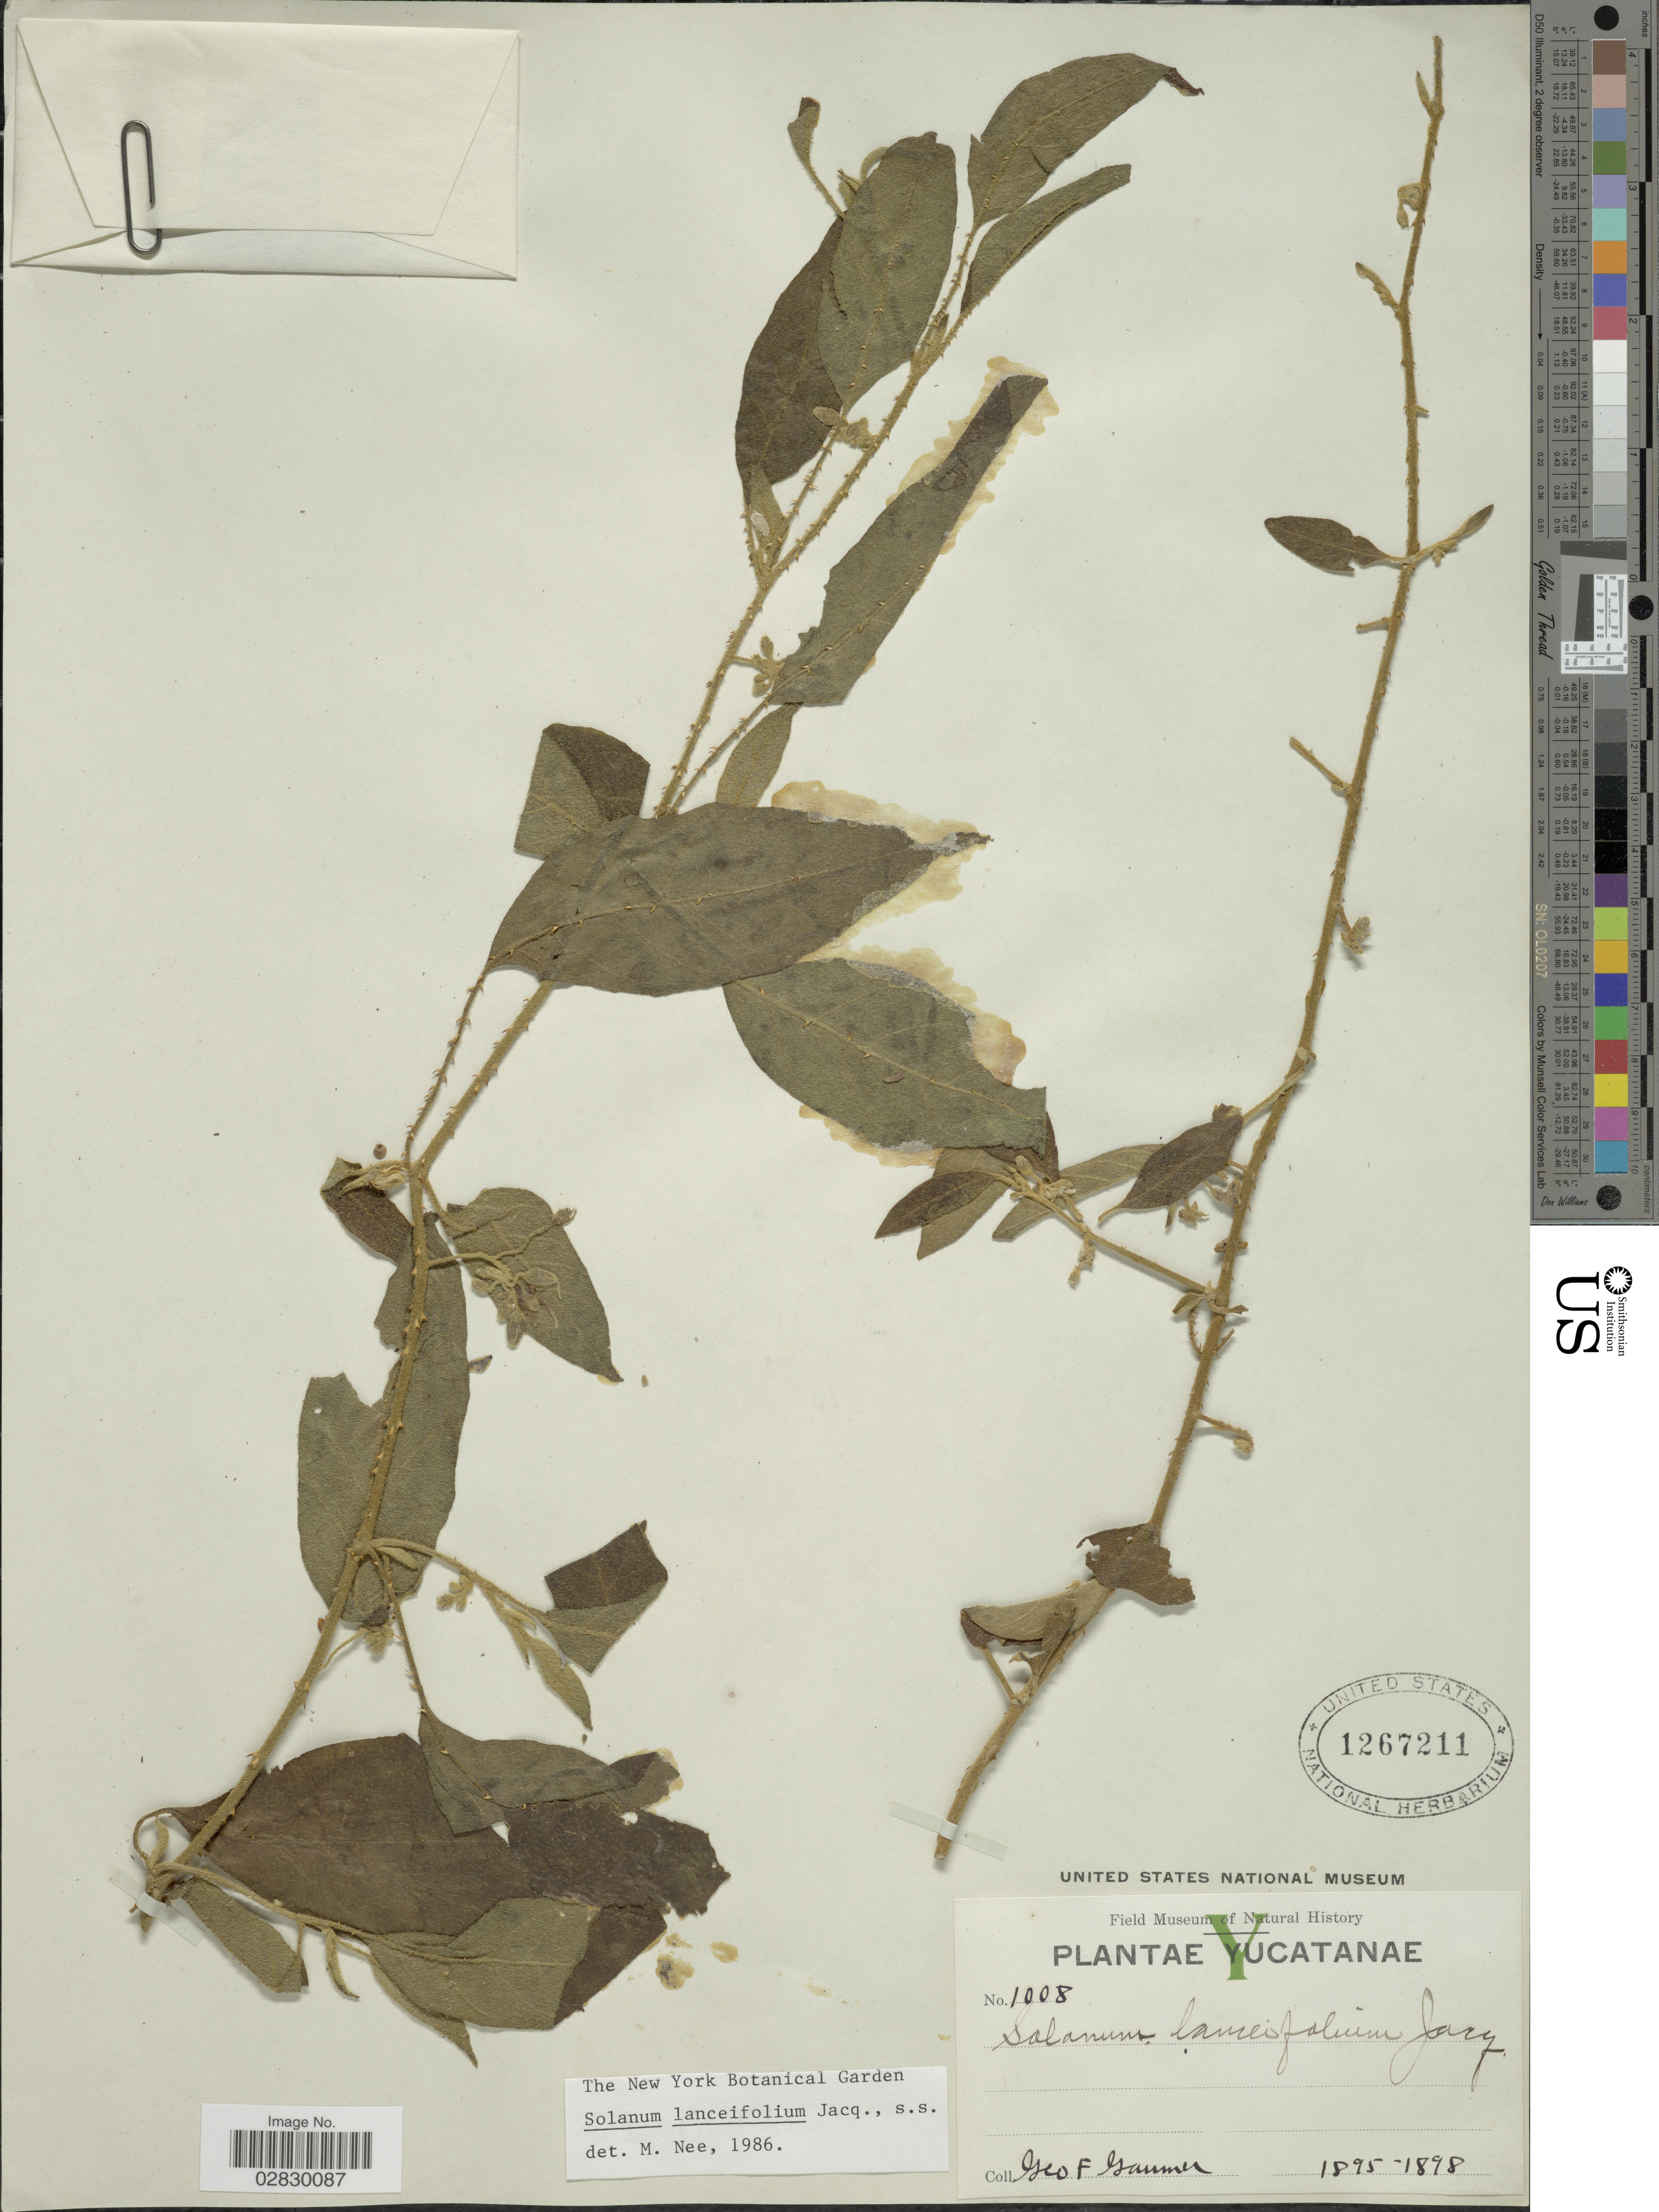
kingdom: Plantae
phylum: Tracheophyta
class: Magnoliopsida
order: Solanales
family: Solanaceae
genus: Solanum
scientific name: Solanum lanceifolium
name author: Jacq.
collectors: G. F. Gaumer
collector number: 1008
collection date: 1895/1898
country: Mexico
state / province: Yucatán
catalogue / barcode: US 1267211